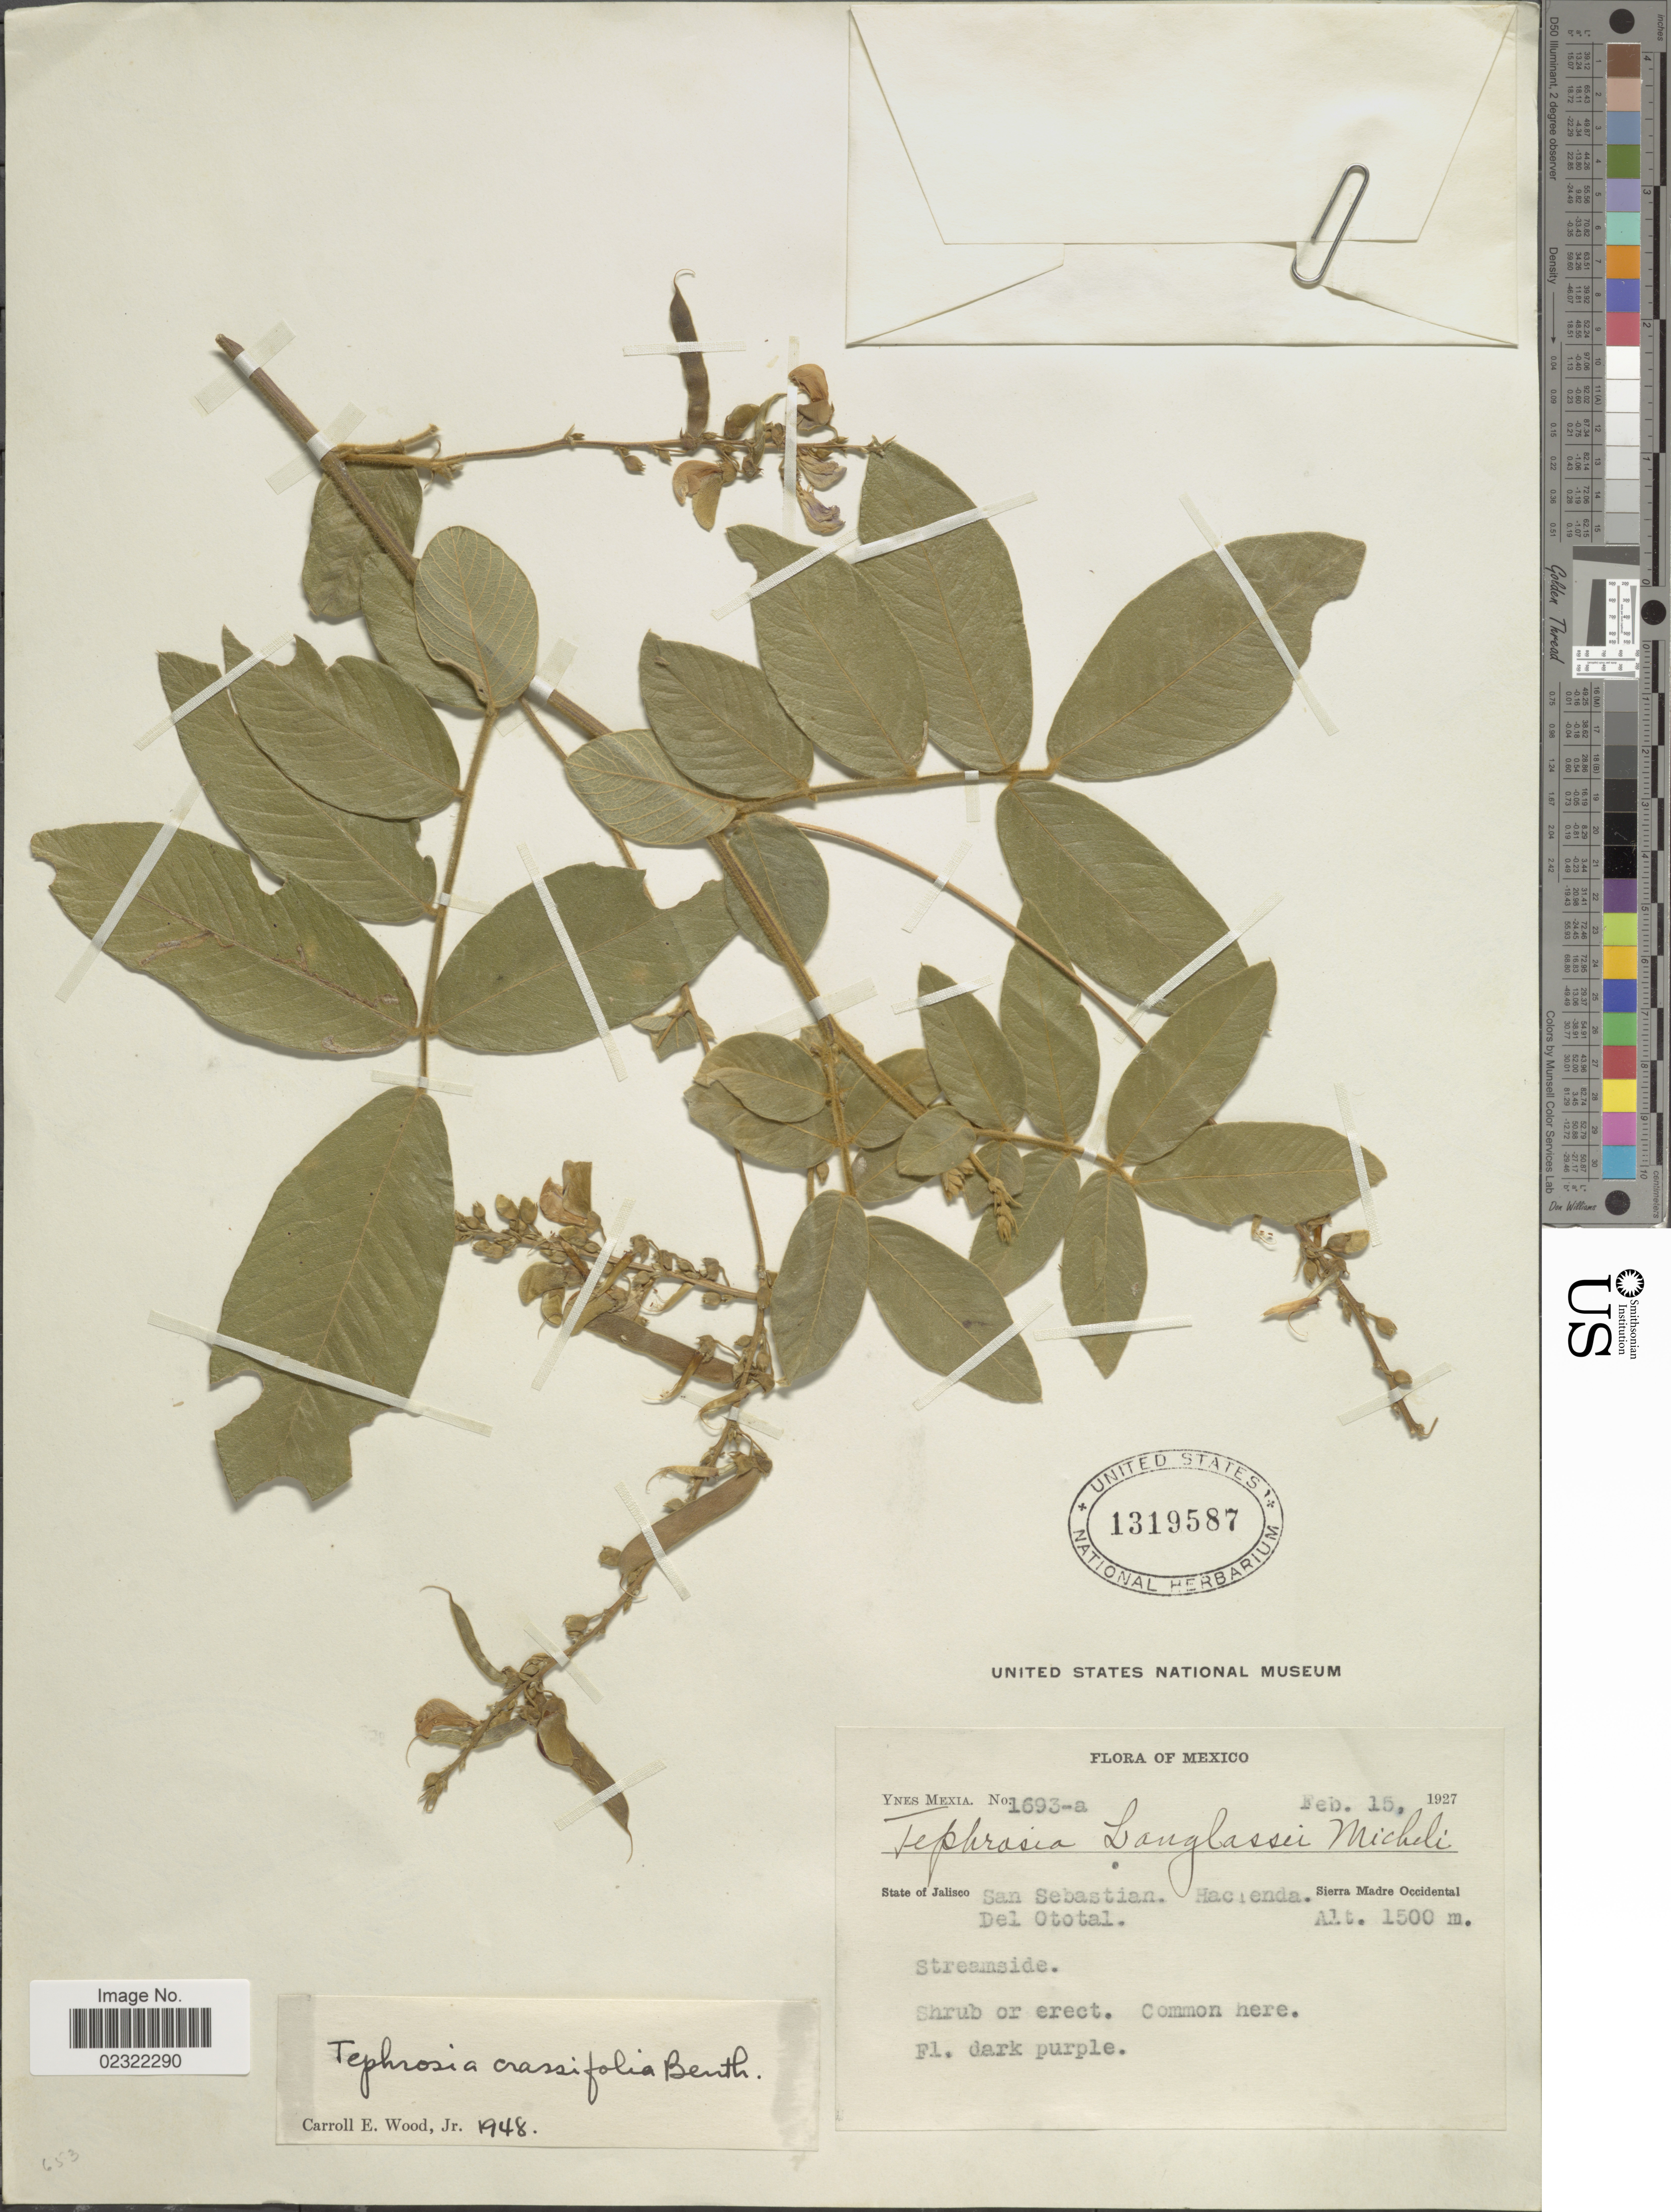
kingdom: Plantae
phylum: Tracheophyta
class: Magnoliopsida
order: Fabales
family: Fabaceae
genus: Tephrosia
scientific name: Tephrosia langlassei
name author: Micheli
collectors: Y. Mexia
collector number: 1693-a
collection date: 1927-02-15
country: Mexico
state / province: Jalisco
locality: State of Jalisco San Sebastian. Hacienda. Sierra Madre Occidental Del Ototal.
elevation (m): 1500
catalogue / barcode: US 1319587